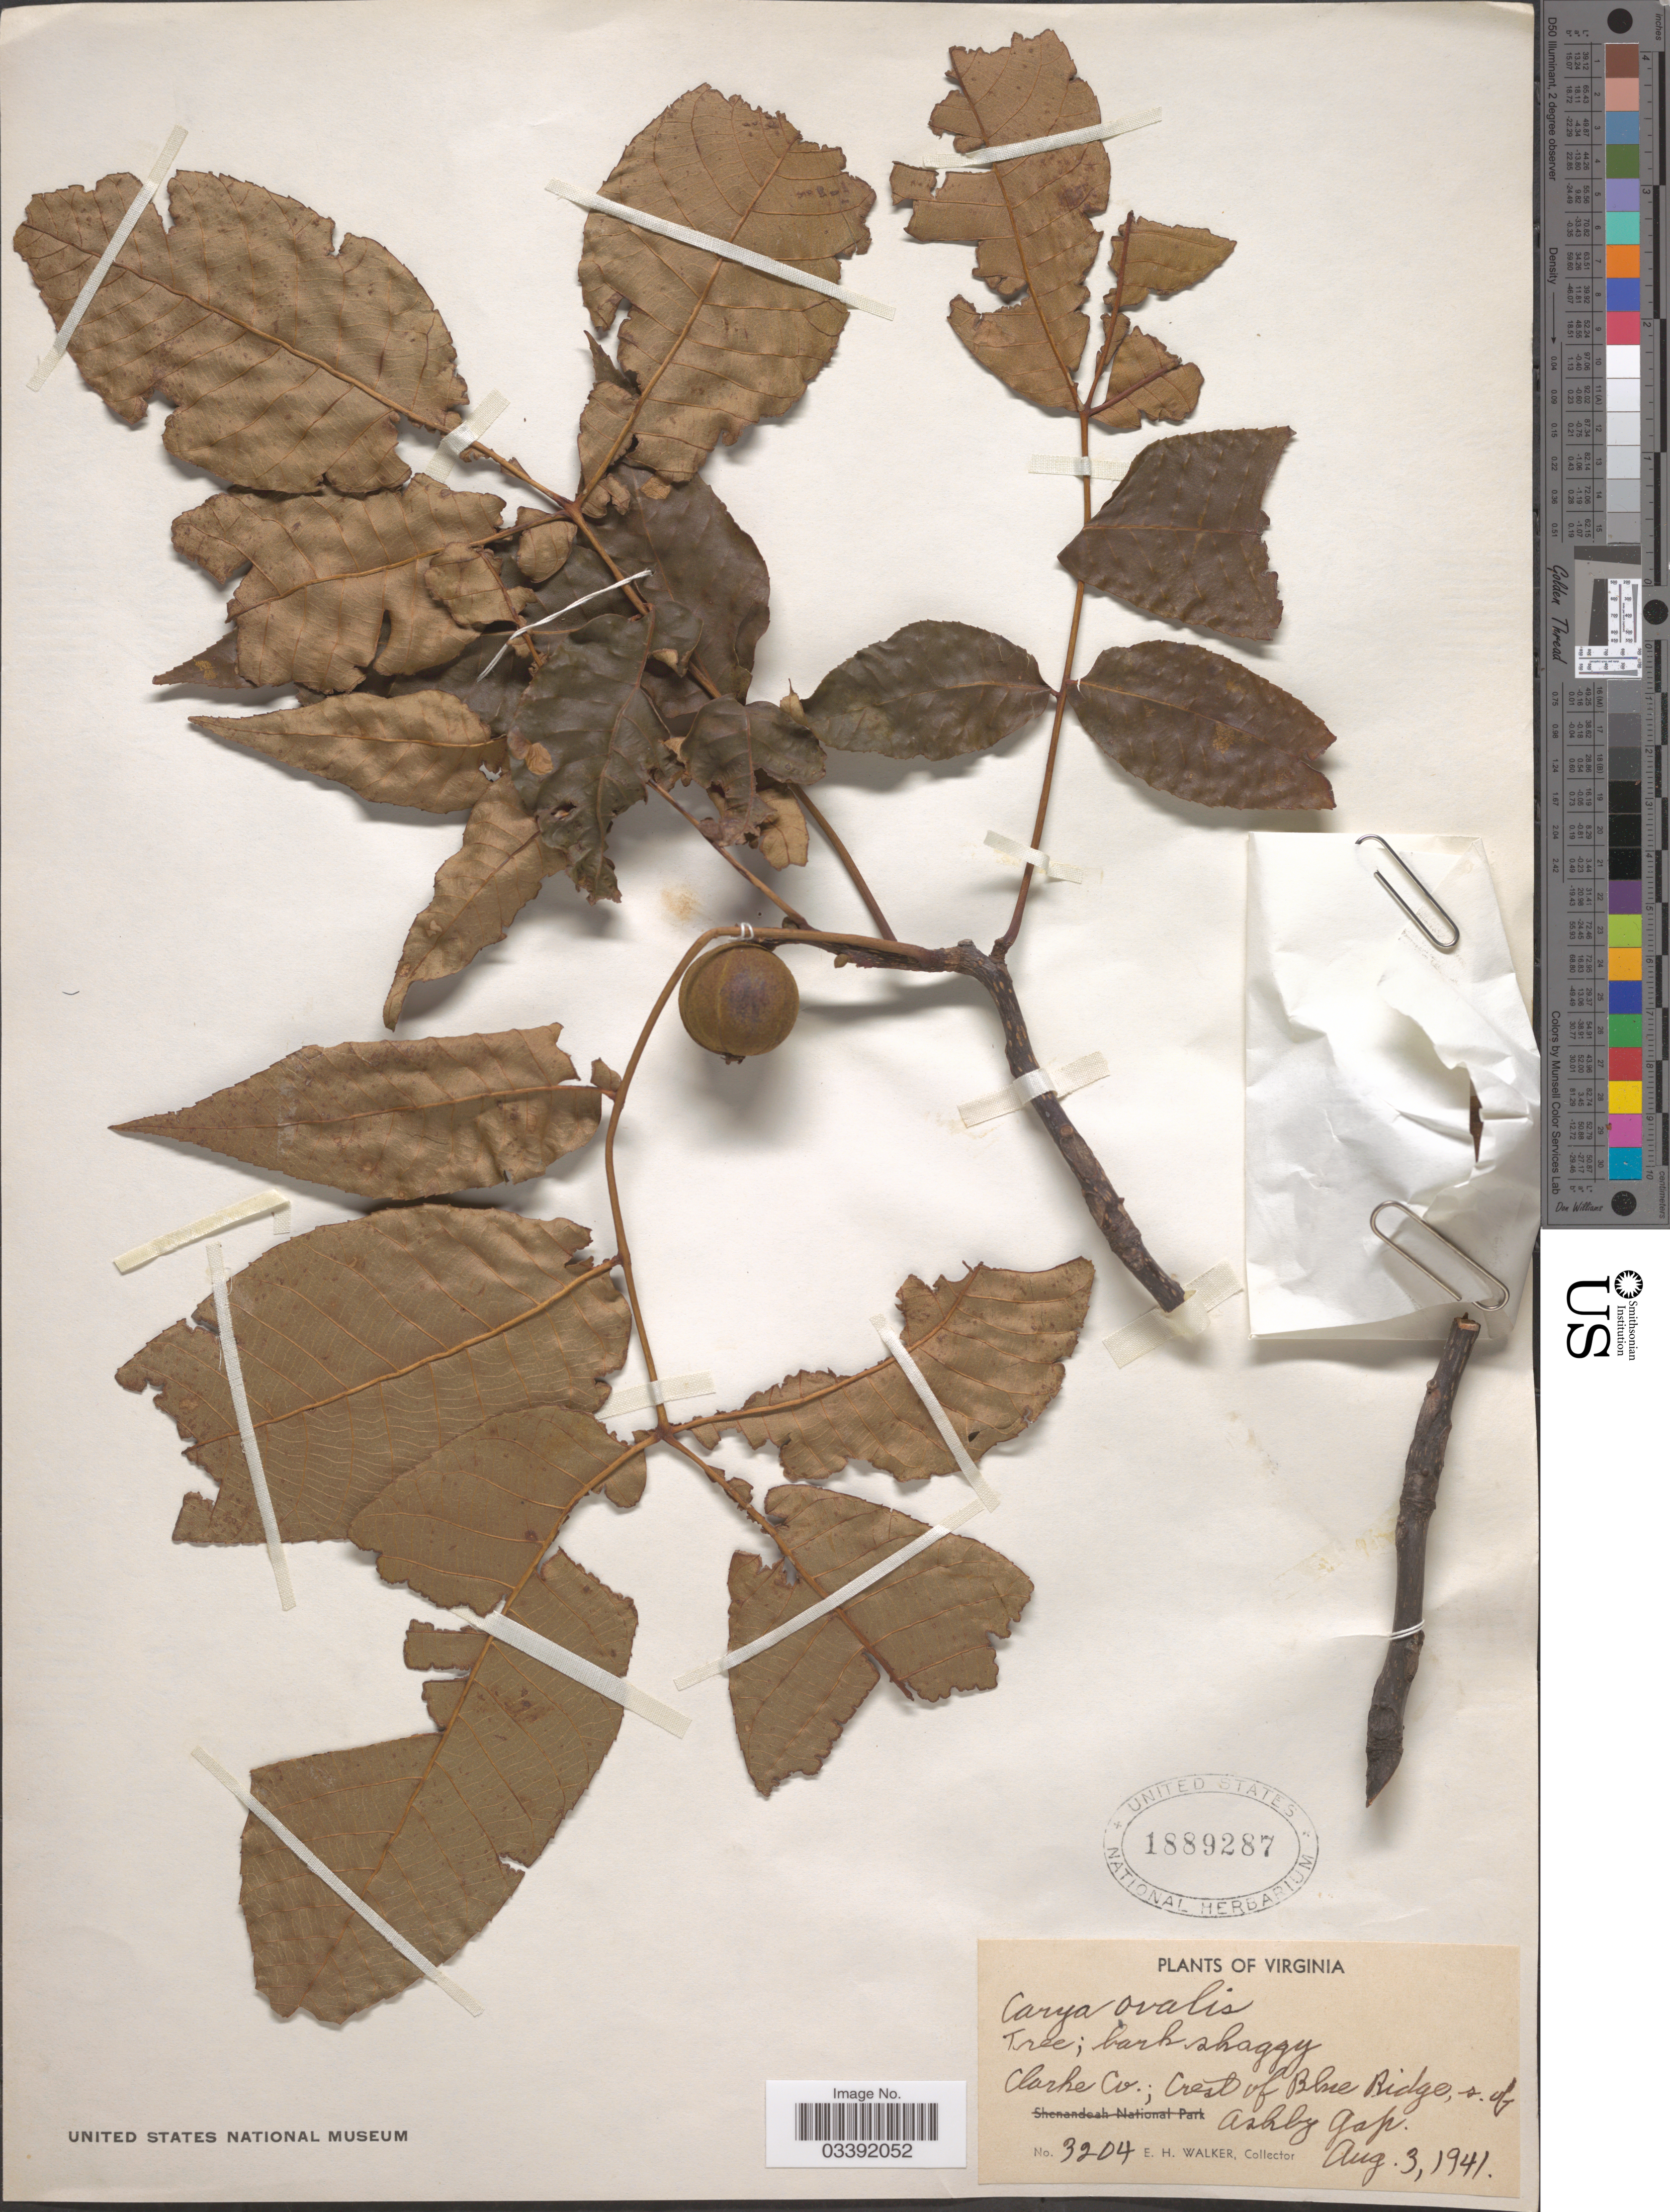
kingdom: Plantae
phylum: Tracheophyta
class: Magnoliopsida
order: Fagales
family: Juglandaceae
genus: Carya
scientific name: Carya ovalis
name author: (Wangenh.) Sarg.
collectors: E. H. Walker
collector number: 3204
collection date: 1941-08-03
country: United States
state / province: Virginia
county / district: Clarke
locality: Clarke Co.; Crest of Blue Ridge, s. of Ashby Gap.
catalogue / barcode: US 1889287